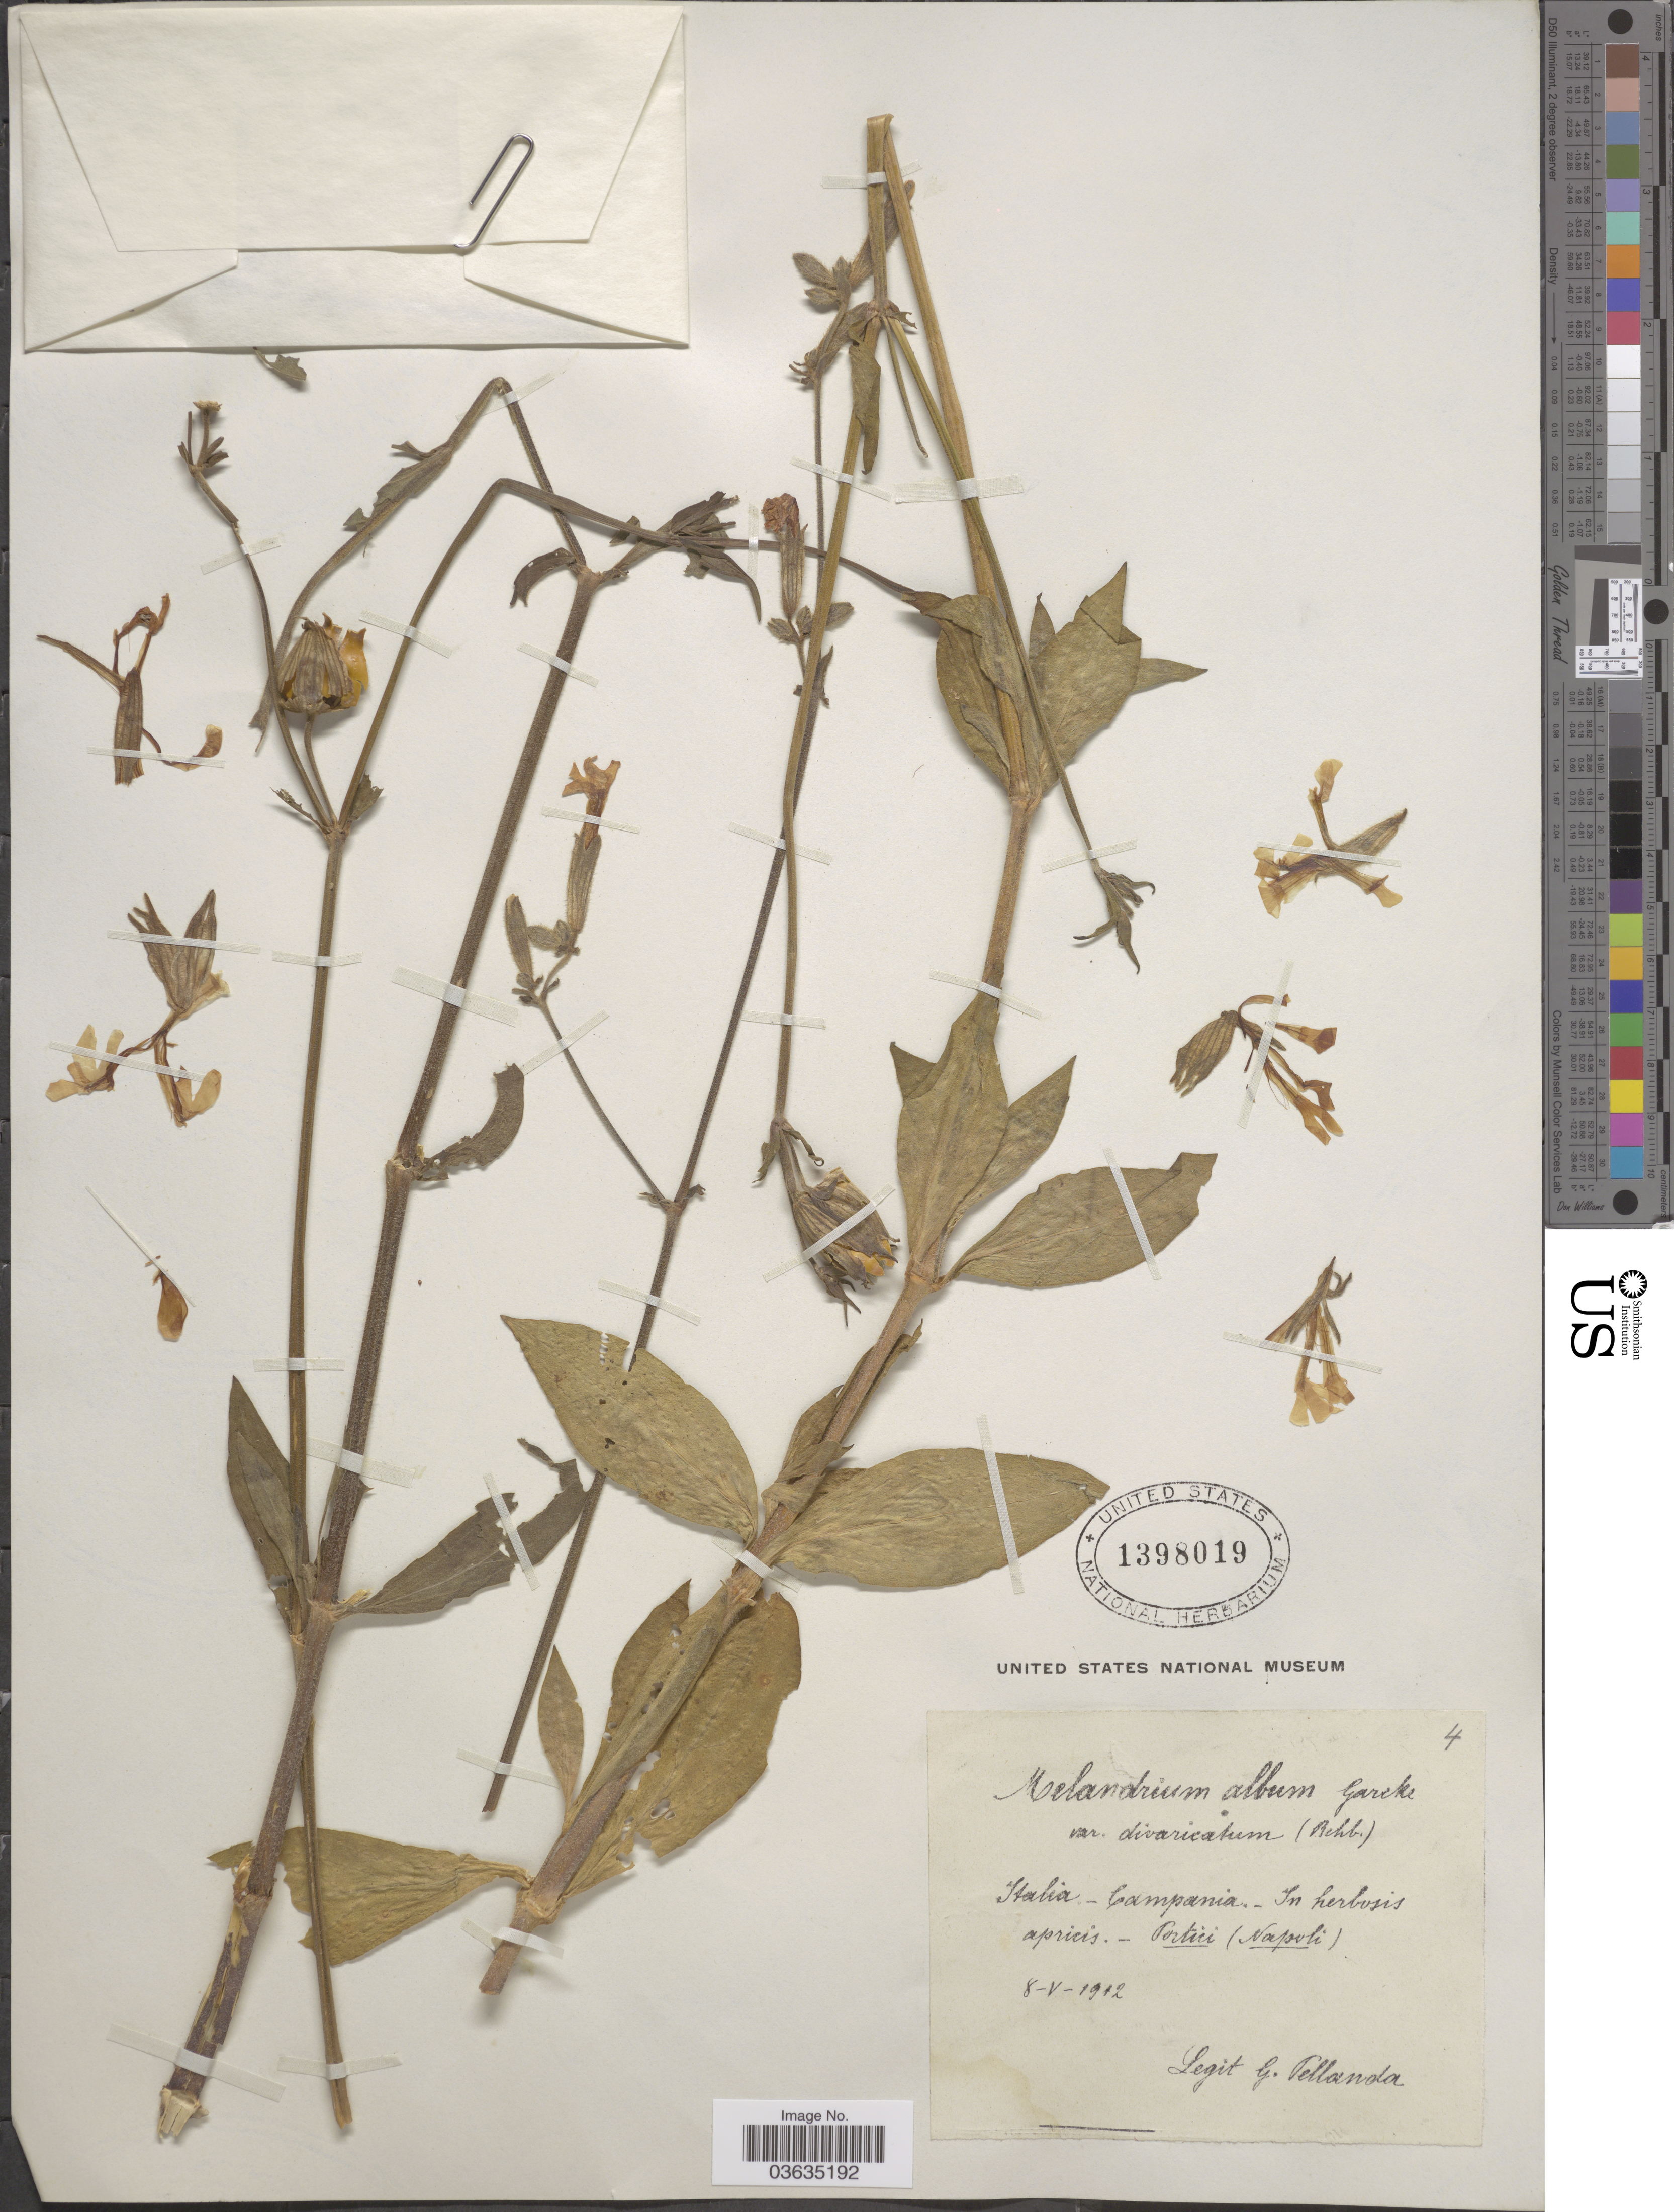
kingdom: Plantae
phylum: Tracheophyta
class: Magnoliopsida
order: Caryophyllales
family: Caryophyllaceae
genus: Silene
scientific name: Silene latifolia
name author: Poir.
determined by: Strong, Mark T., (BOT), Smithsonian Institution - National Museum of Natural History (UNITED STATES)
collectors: G. Pellanda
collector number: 4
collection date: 1912-05-08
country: Italy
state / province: Campania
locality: In herbosis apricis. - Portici (Napoli).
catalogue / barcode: US 1398019